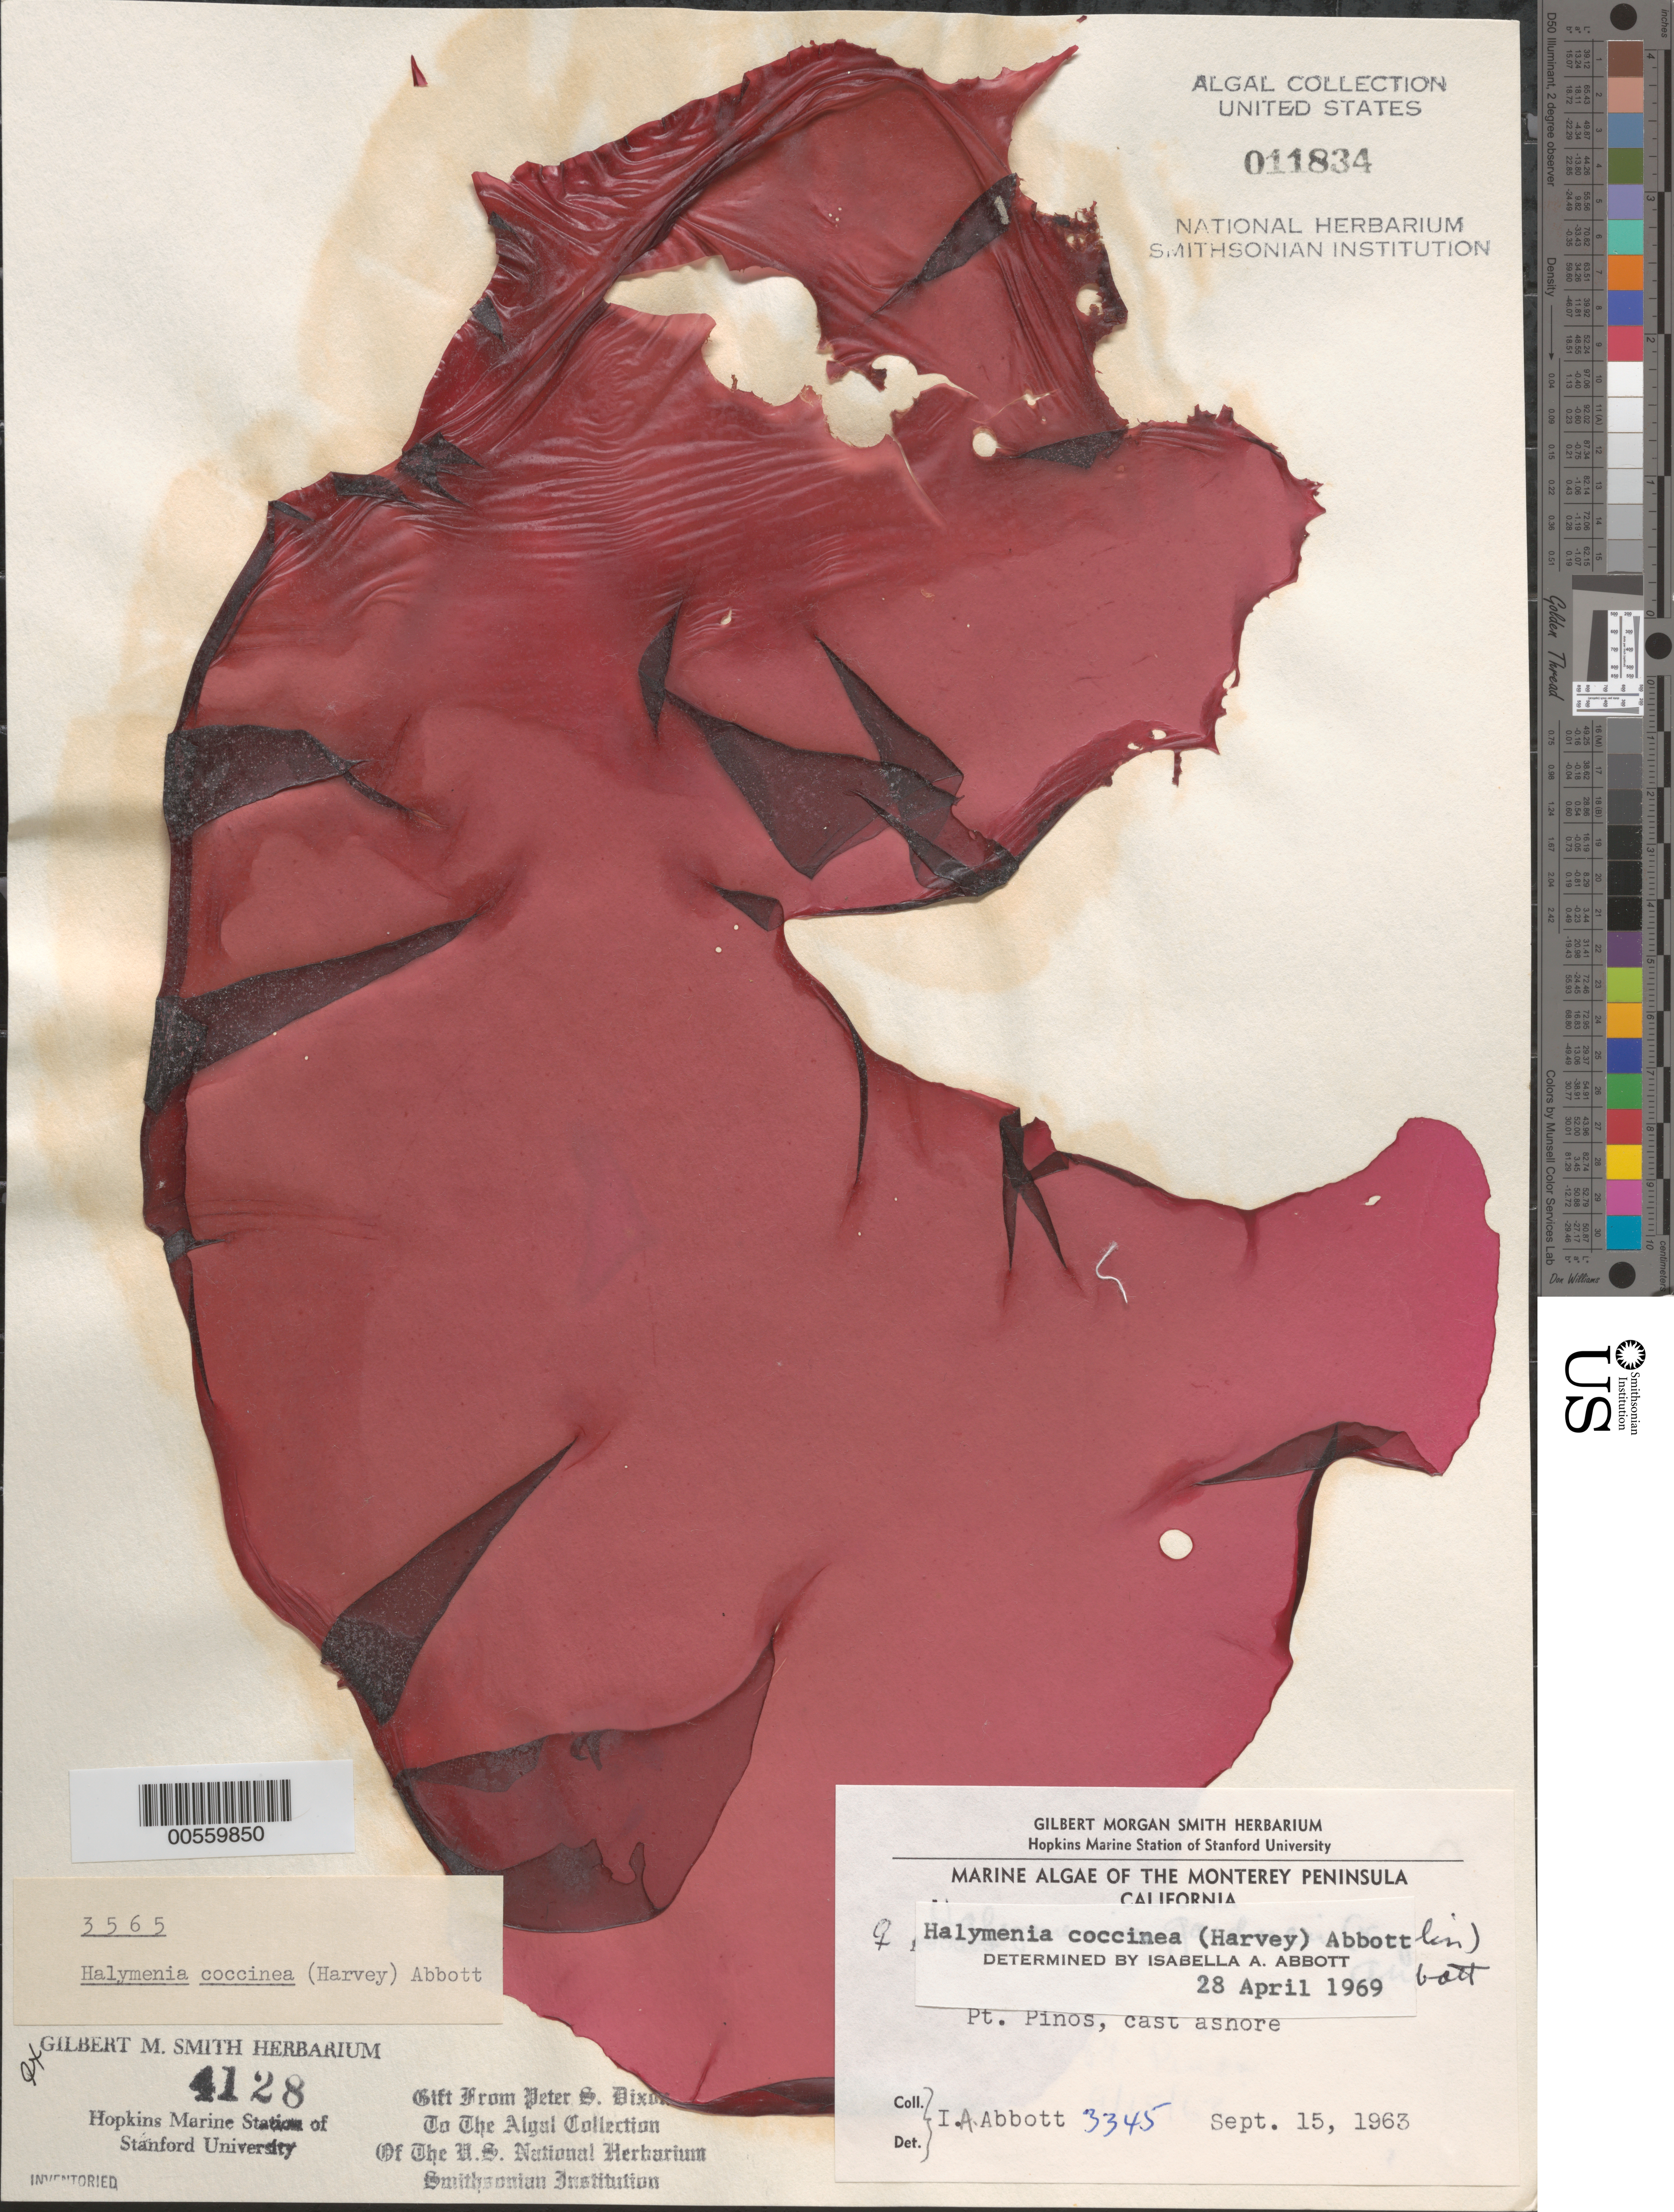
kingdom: Plantae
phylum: Rhodophyta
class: Florideophyceae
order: Gigartinales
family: Dumontiaceae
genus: Weeksia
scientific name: Weeksia coccinea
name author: (Harv.) S.C. Lindstrom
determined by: Algae name updating Project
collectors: I. A. Abbott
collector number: IAA 3345 & PSD 3565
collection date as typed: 15 Sep 1963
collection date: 1963-09-15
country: United States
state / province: California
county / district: Monterey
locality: Point Pinos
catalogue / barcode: US 11834